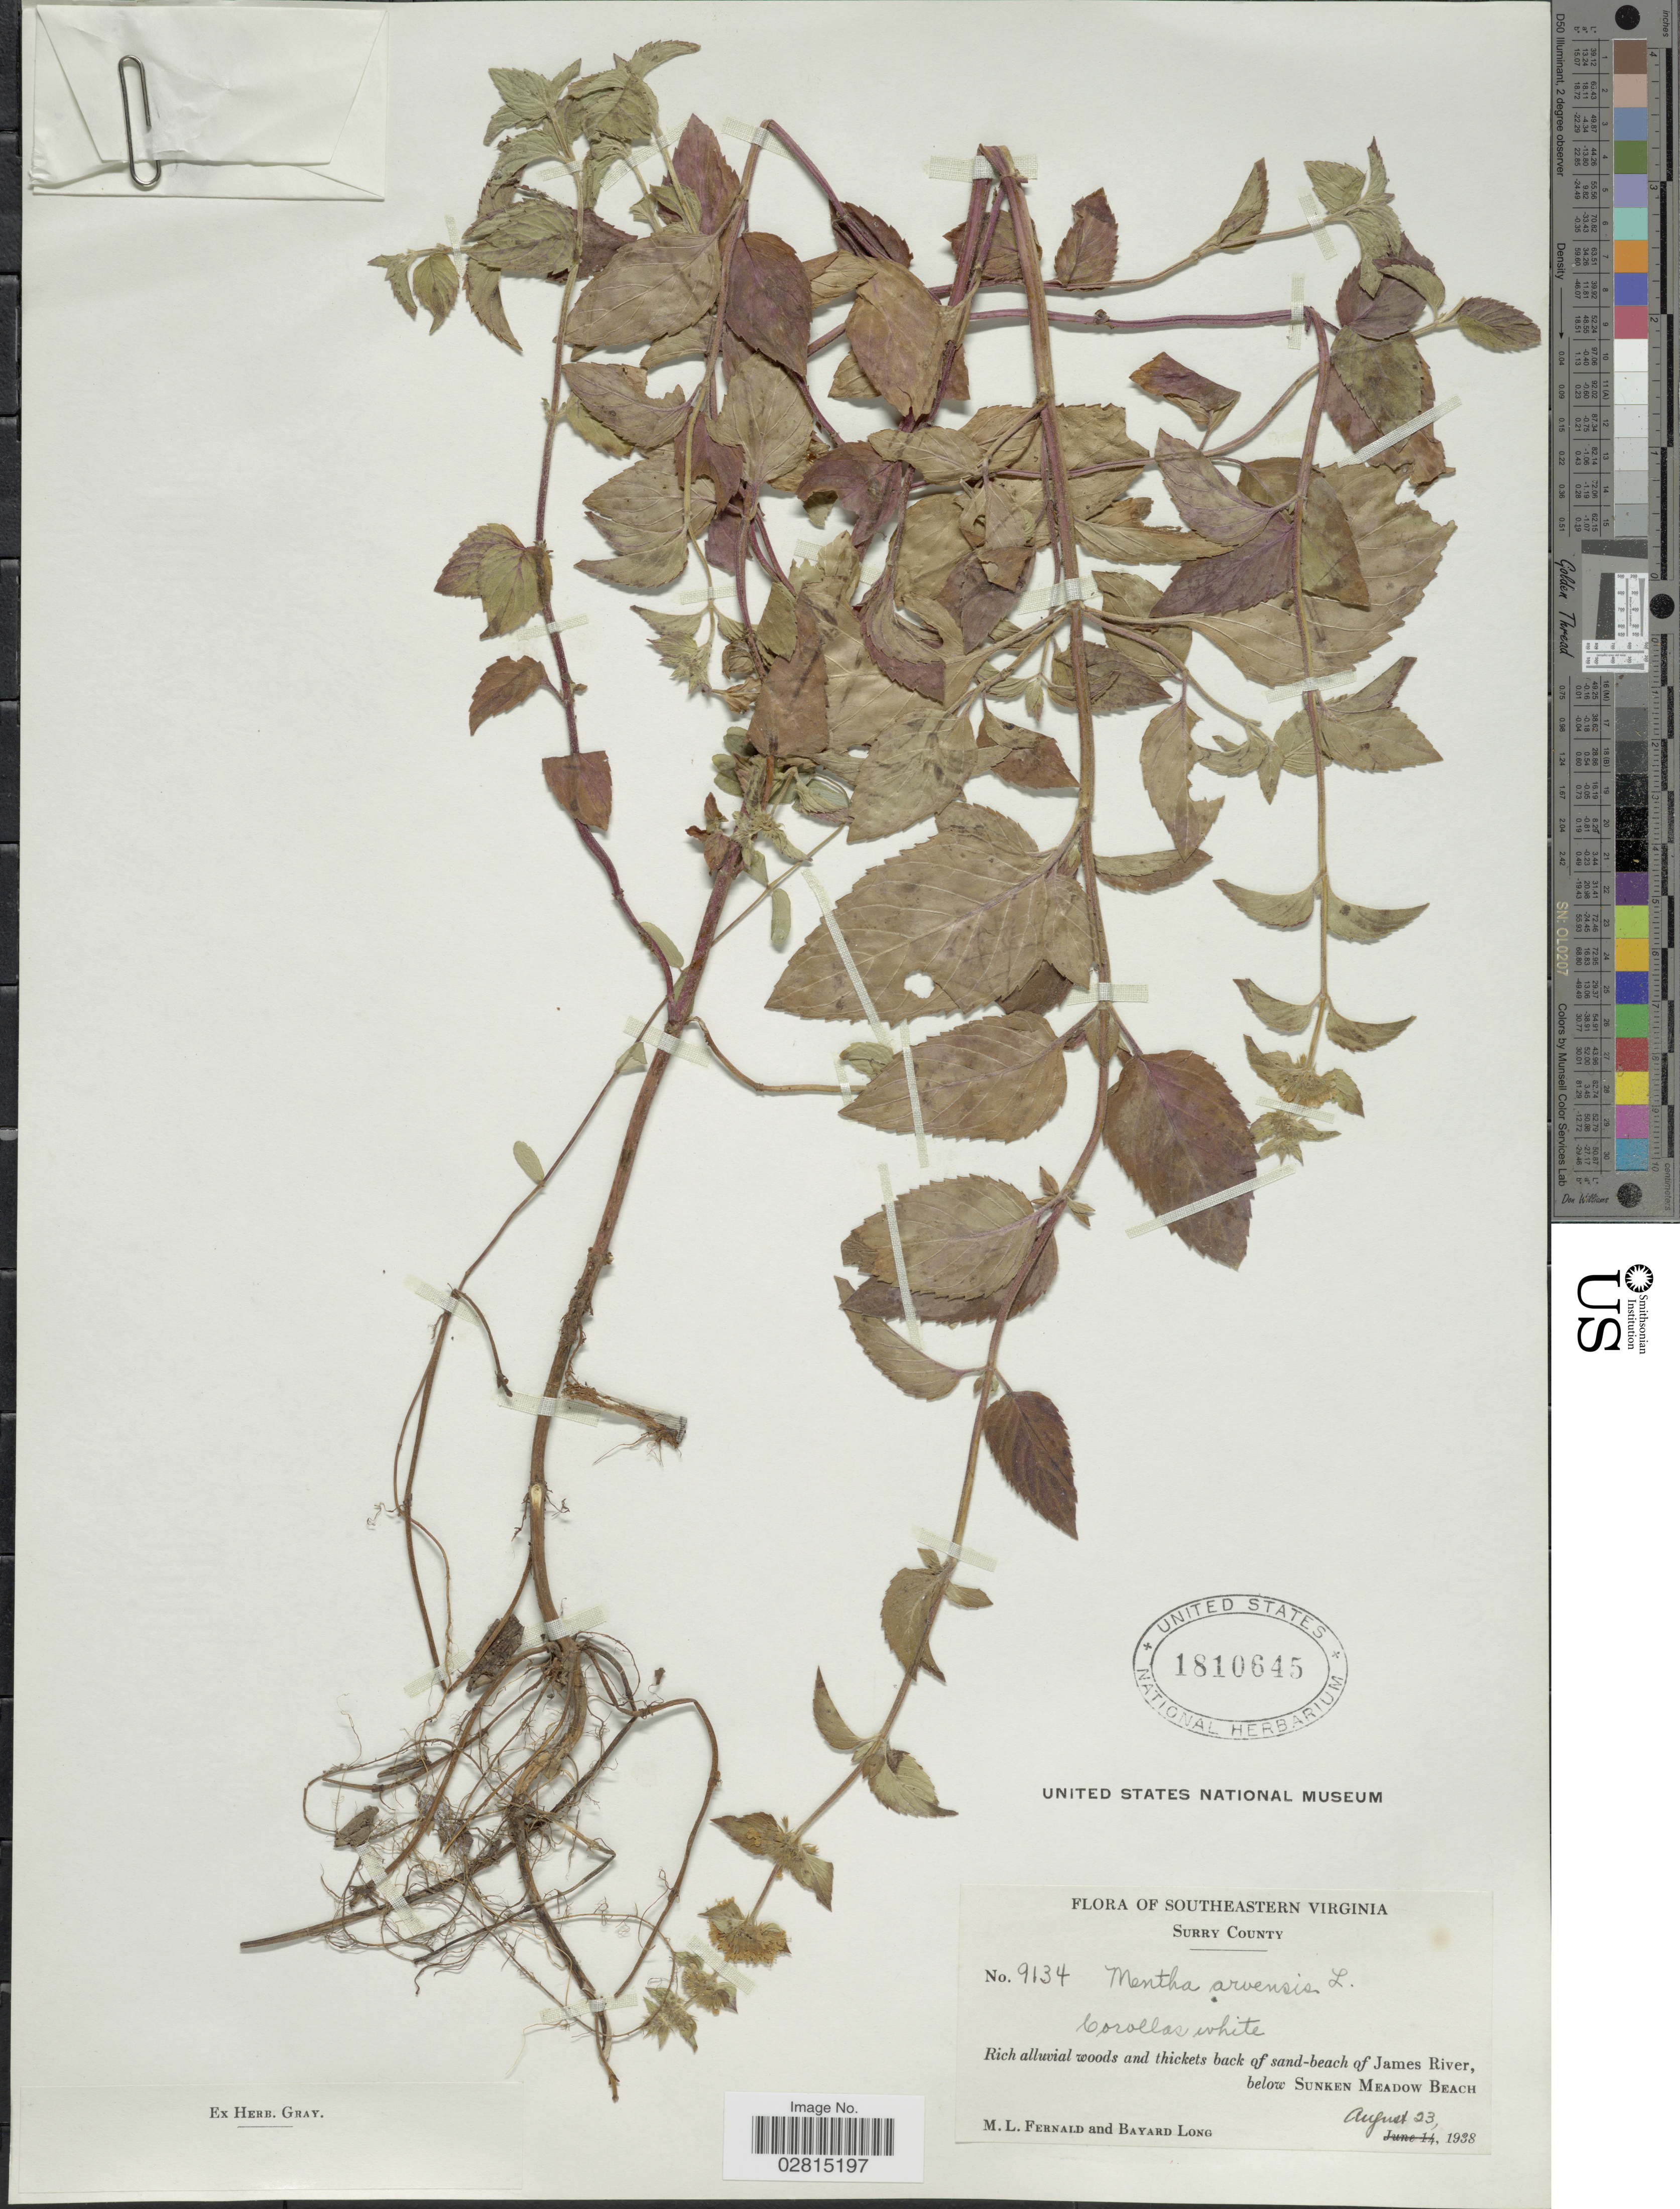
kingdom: Plantae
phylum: Tracheophyta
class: Magnoliopsida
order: Lamiales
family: Lamiaceae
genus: Mentha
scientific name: Mentha canadensis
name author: L.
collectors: M. L. Fernald & B. Long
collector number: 9134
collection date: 1938-08-23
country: United States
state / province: Virginia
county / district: Surry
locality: Southeastern Virginia, Surry County, James River, below Sunken Meadow Beach.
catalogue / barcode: US 1810645